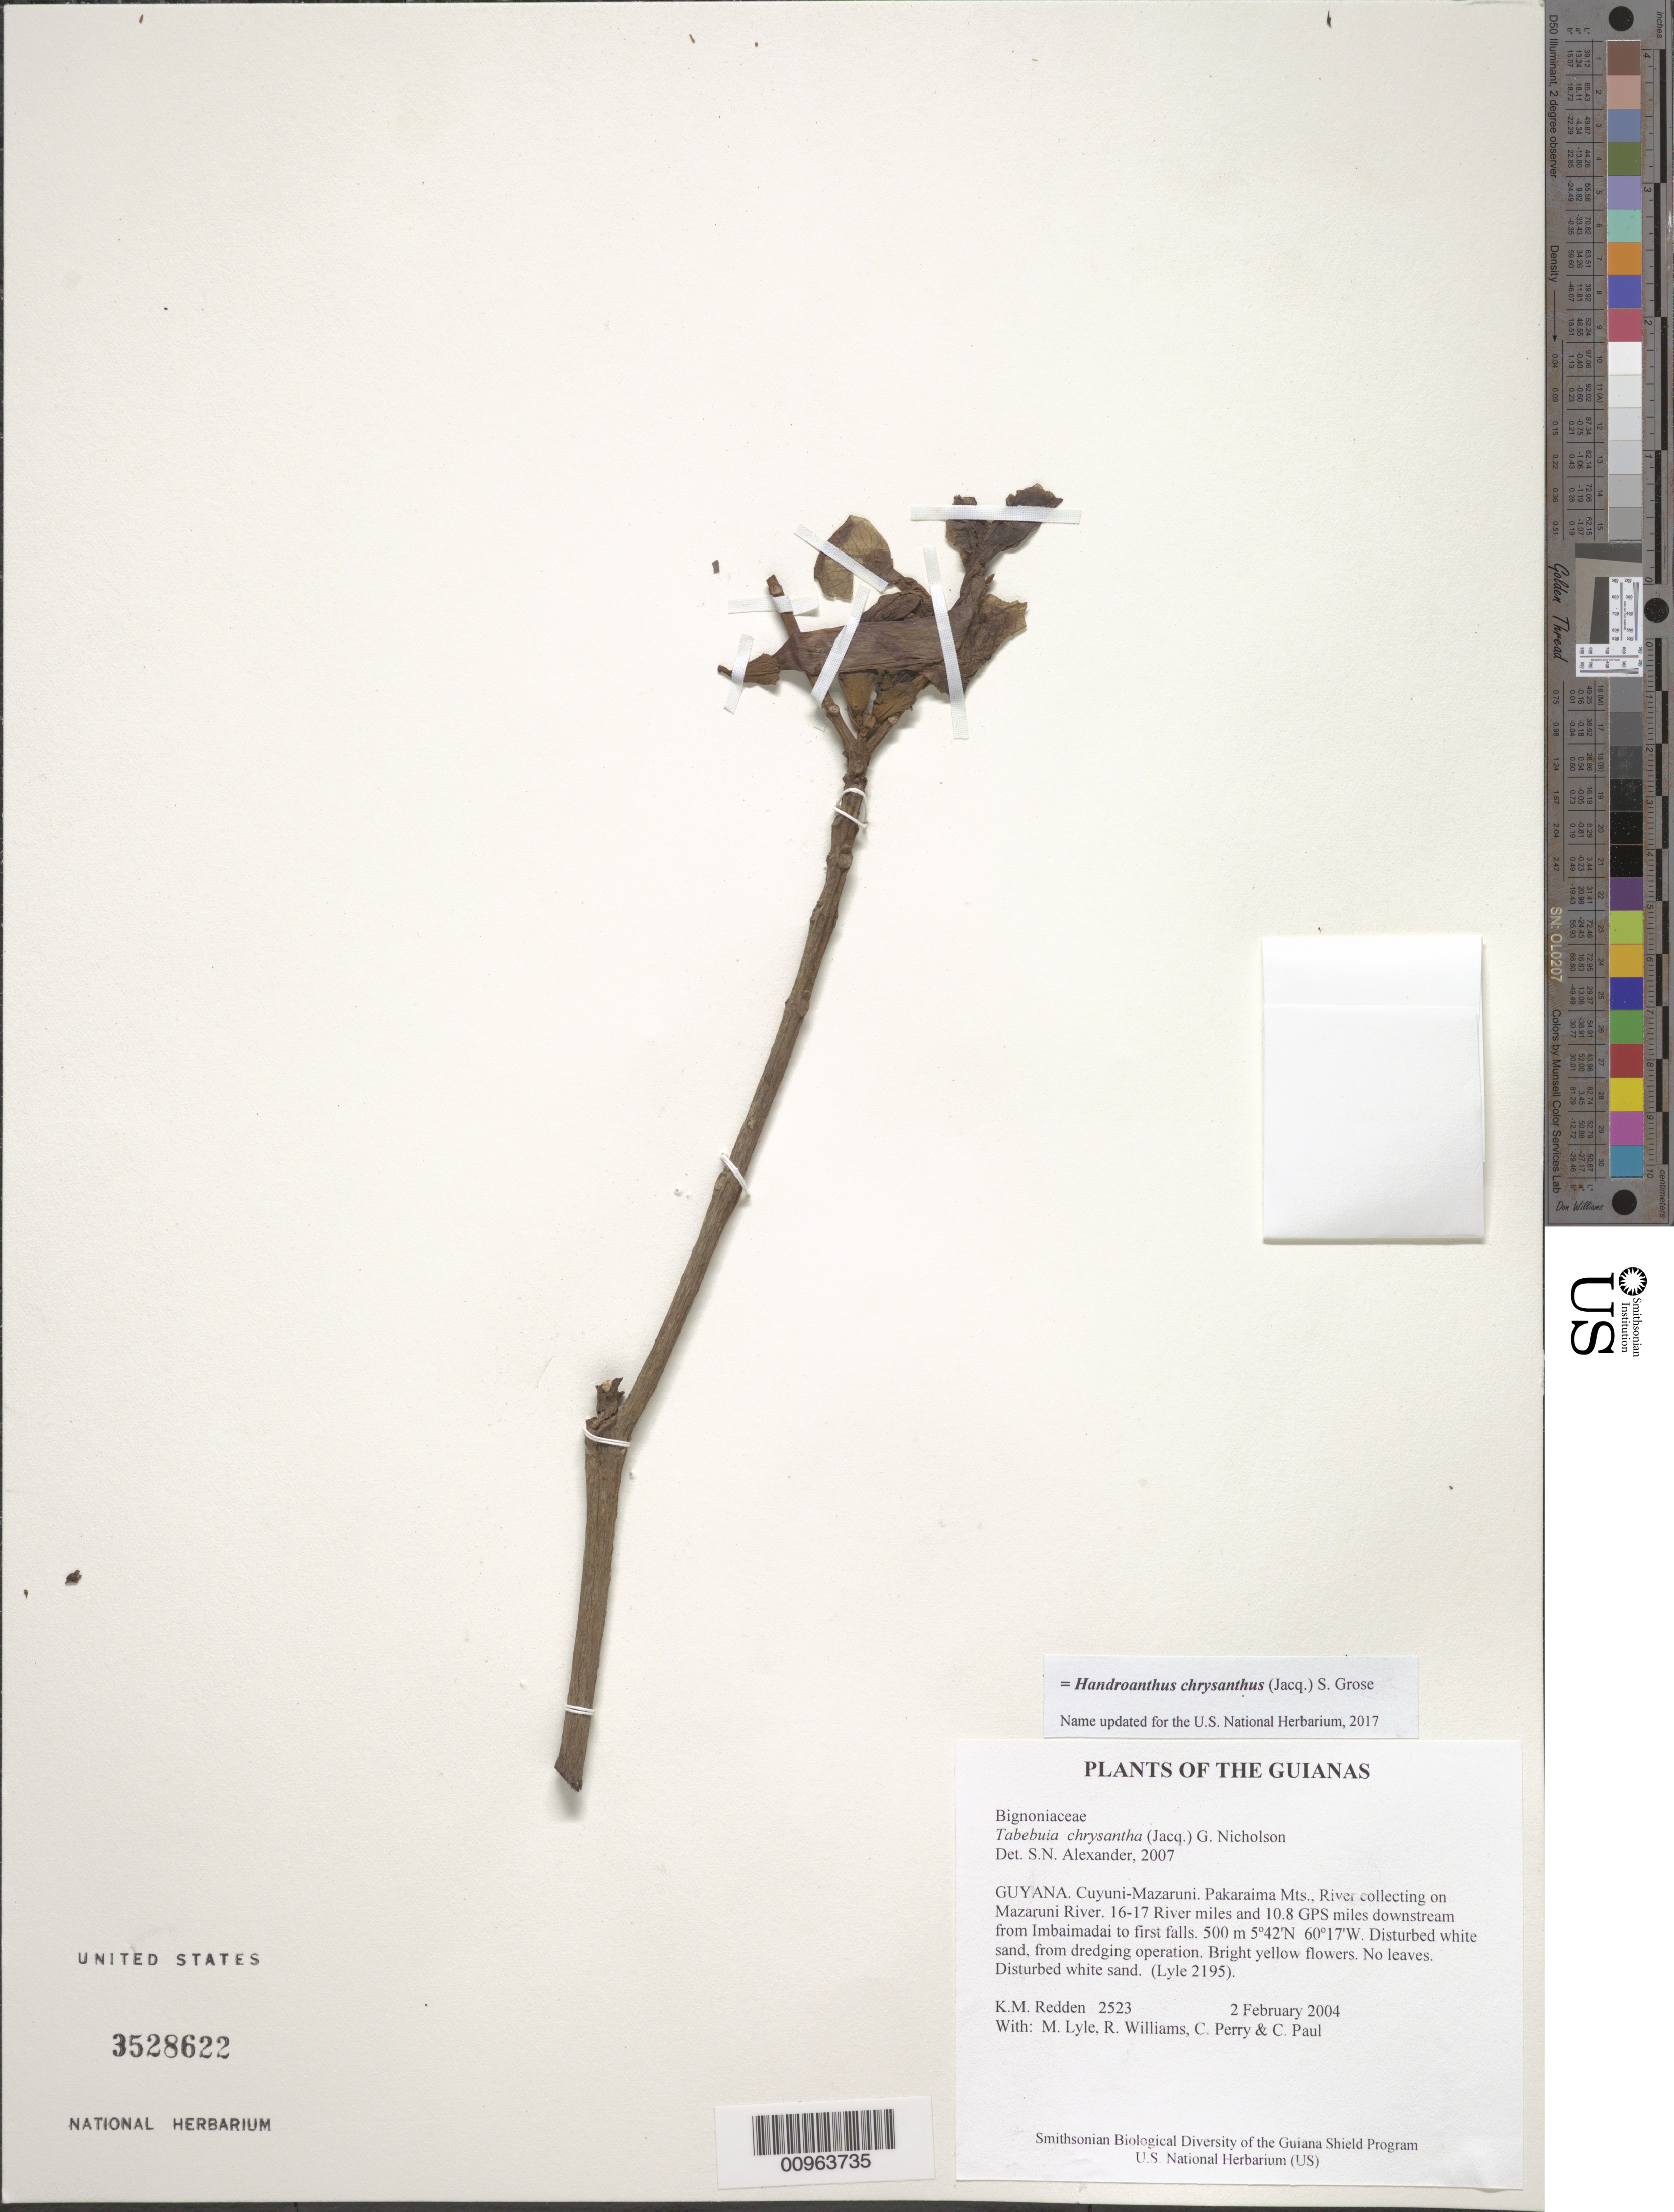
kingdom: Plantae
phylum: Tracheophyta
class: Magnoliopsida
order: Lamiales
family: Bignoniaceae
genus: Handroanthus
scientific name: Handroanthus chrysanthus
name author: (Jacq.) S.O. Grose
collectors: K. M. Redden, M. Lyle, R. Williams, C. Perry & C. Paul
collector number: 2523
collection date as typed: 2 February 2004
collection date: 2004-02-02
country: Guyana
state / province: Cuyuni-Mazaruni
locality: Pakaraima Mts., River collecting on Mazaruni River. 16-17 River miles and 10.8 GPS miles downstream from Imbaimadai to first falls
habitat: Disturbed white sand, from dredging operation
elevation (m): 500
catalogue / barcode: US 3528622